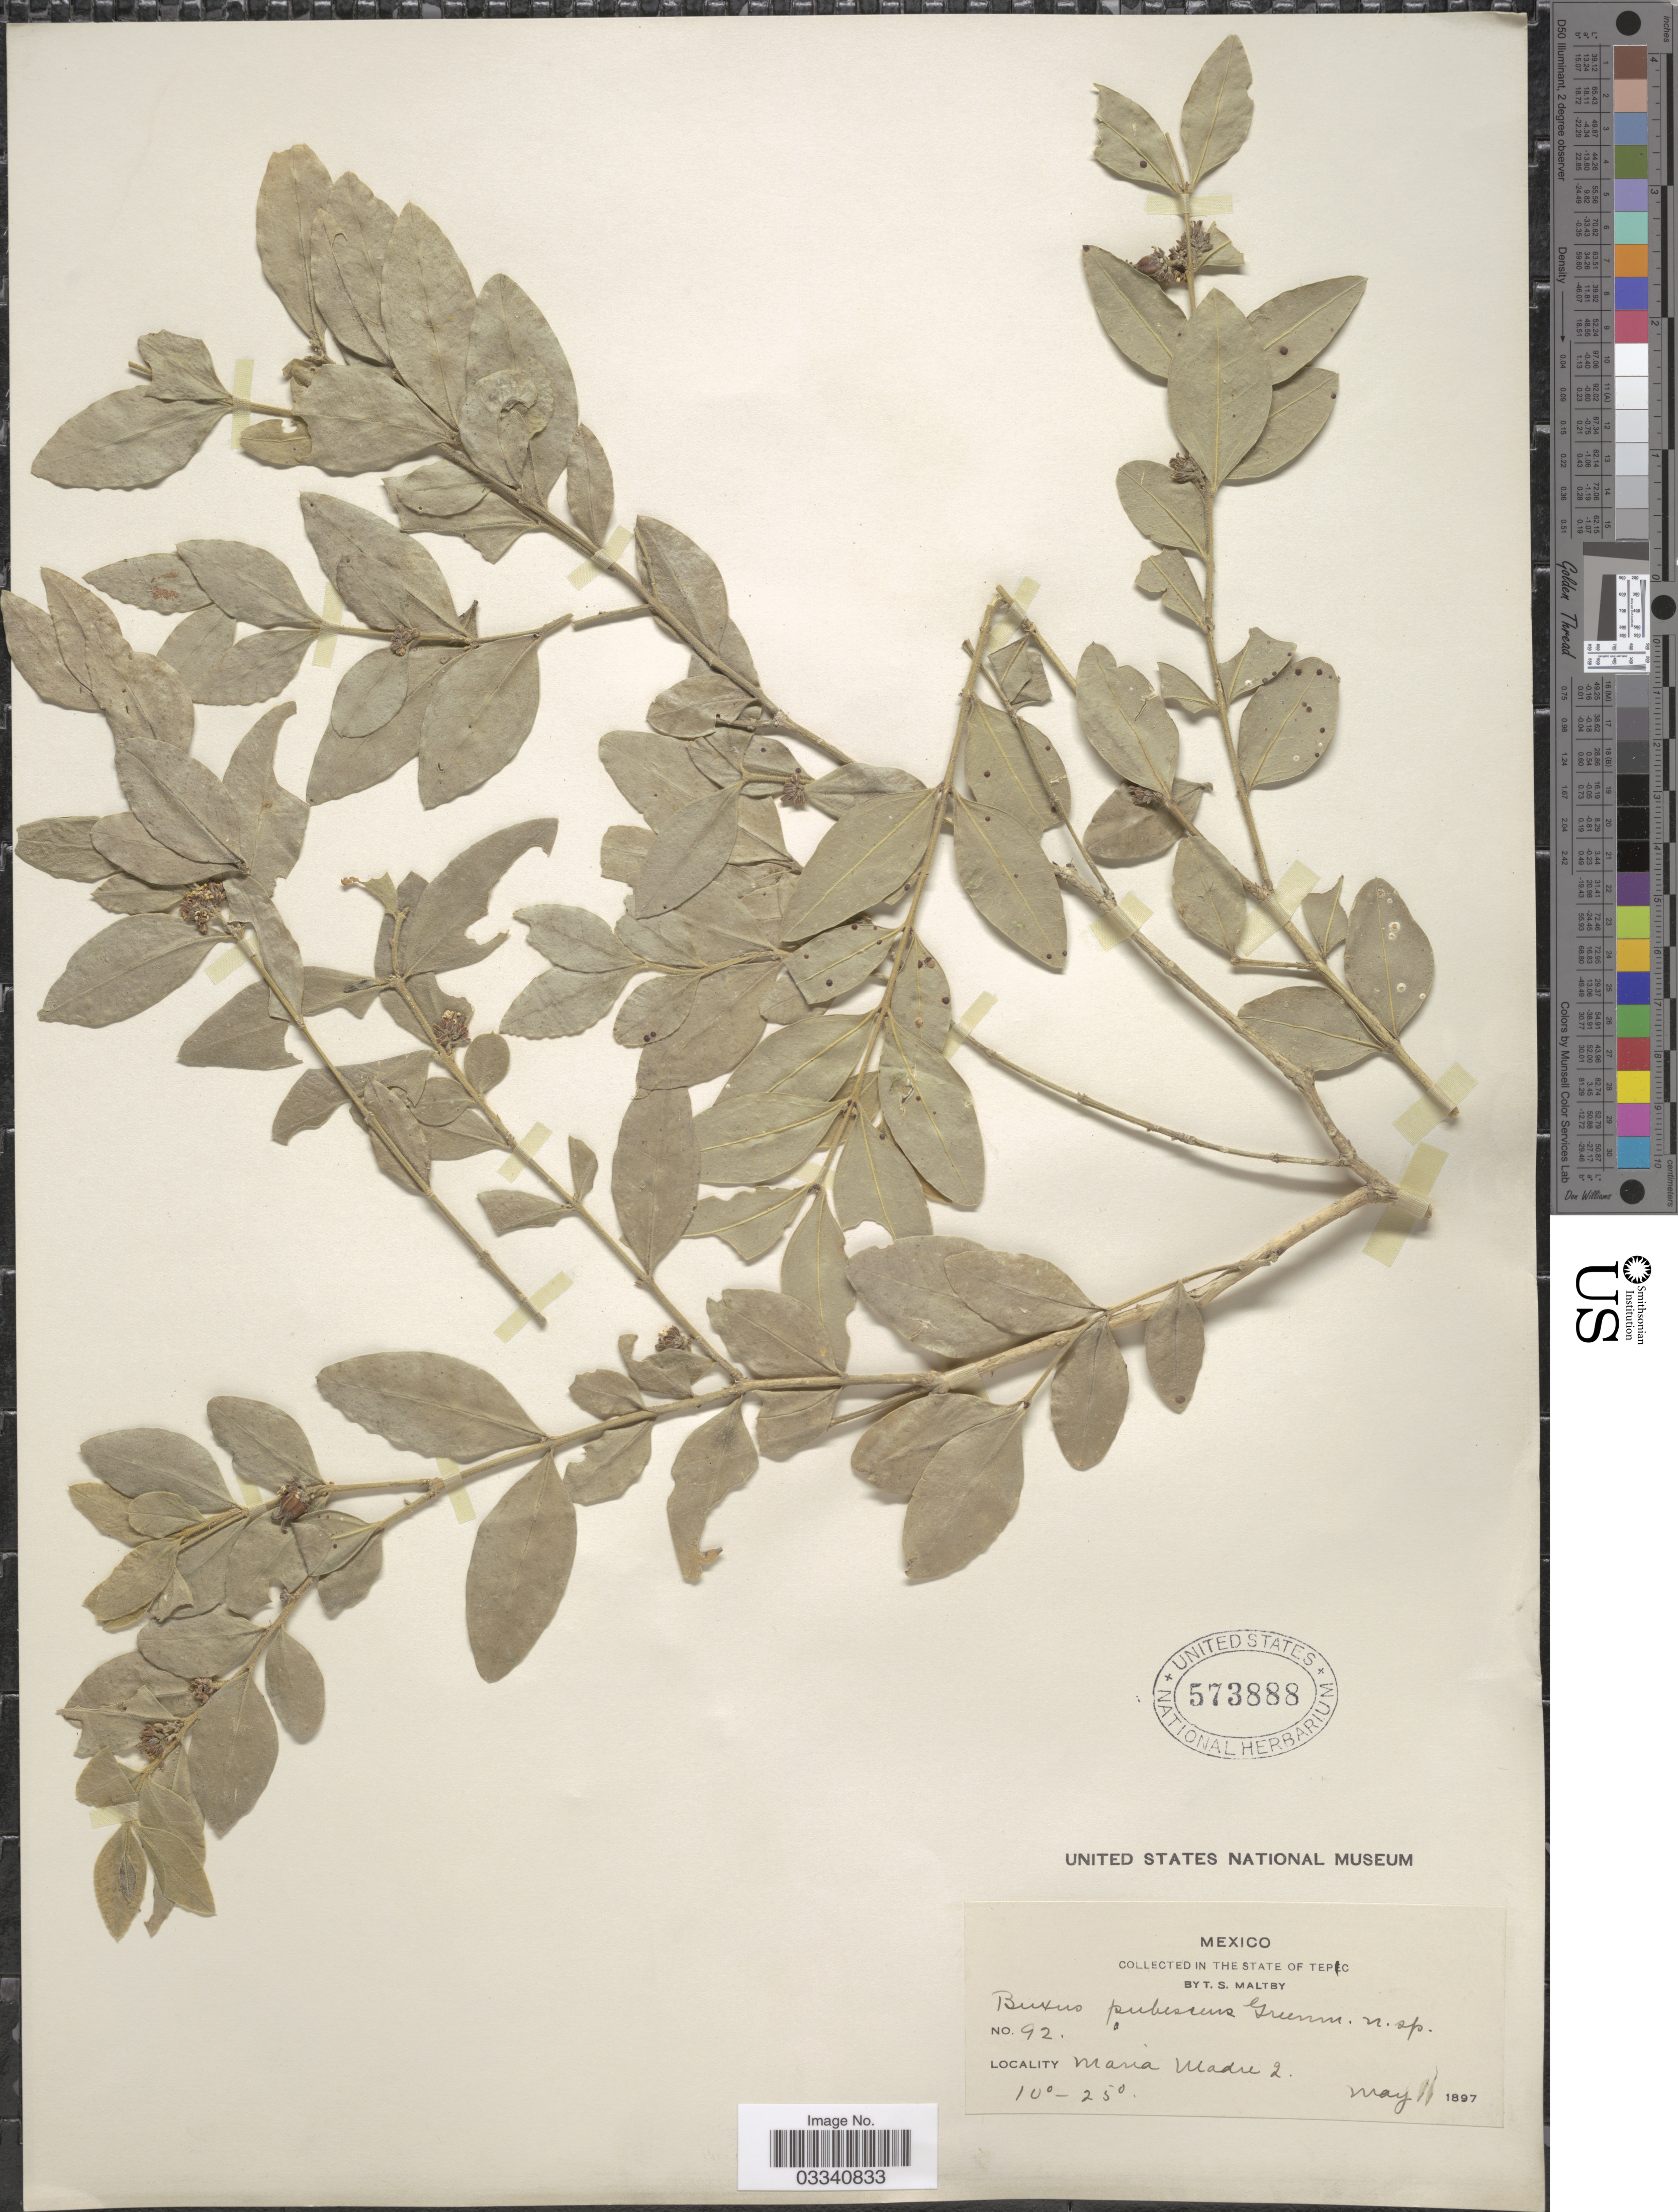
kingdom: Plantae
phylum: Tracheophyta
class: Magnoliopsida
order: Buxales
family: Buxaceae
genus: Buxus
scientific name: Buxus pubescens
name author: Greenm.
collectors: T. S. Maltby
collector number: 92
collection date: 1897-05-11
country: Mexico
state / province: Nayarit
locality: Maria Madre I.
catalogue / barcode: US 573888